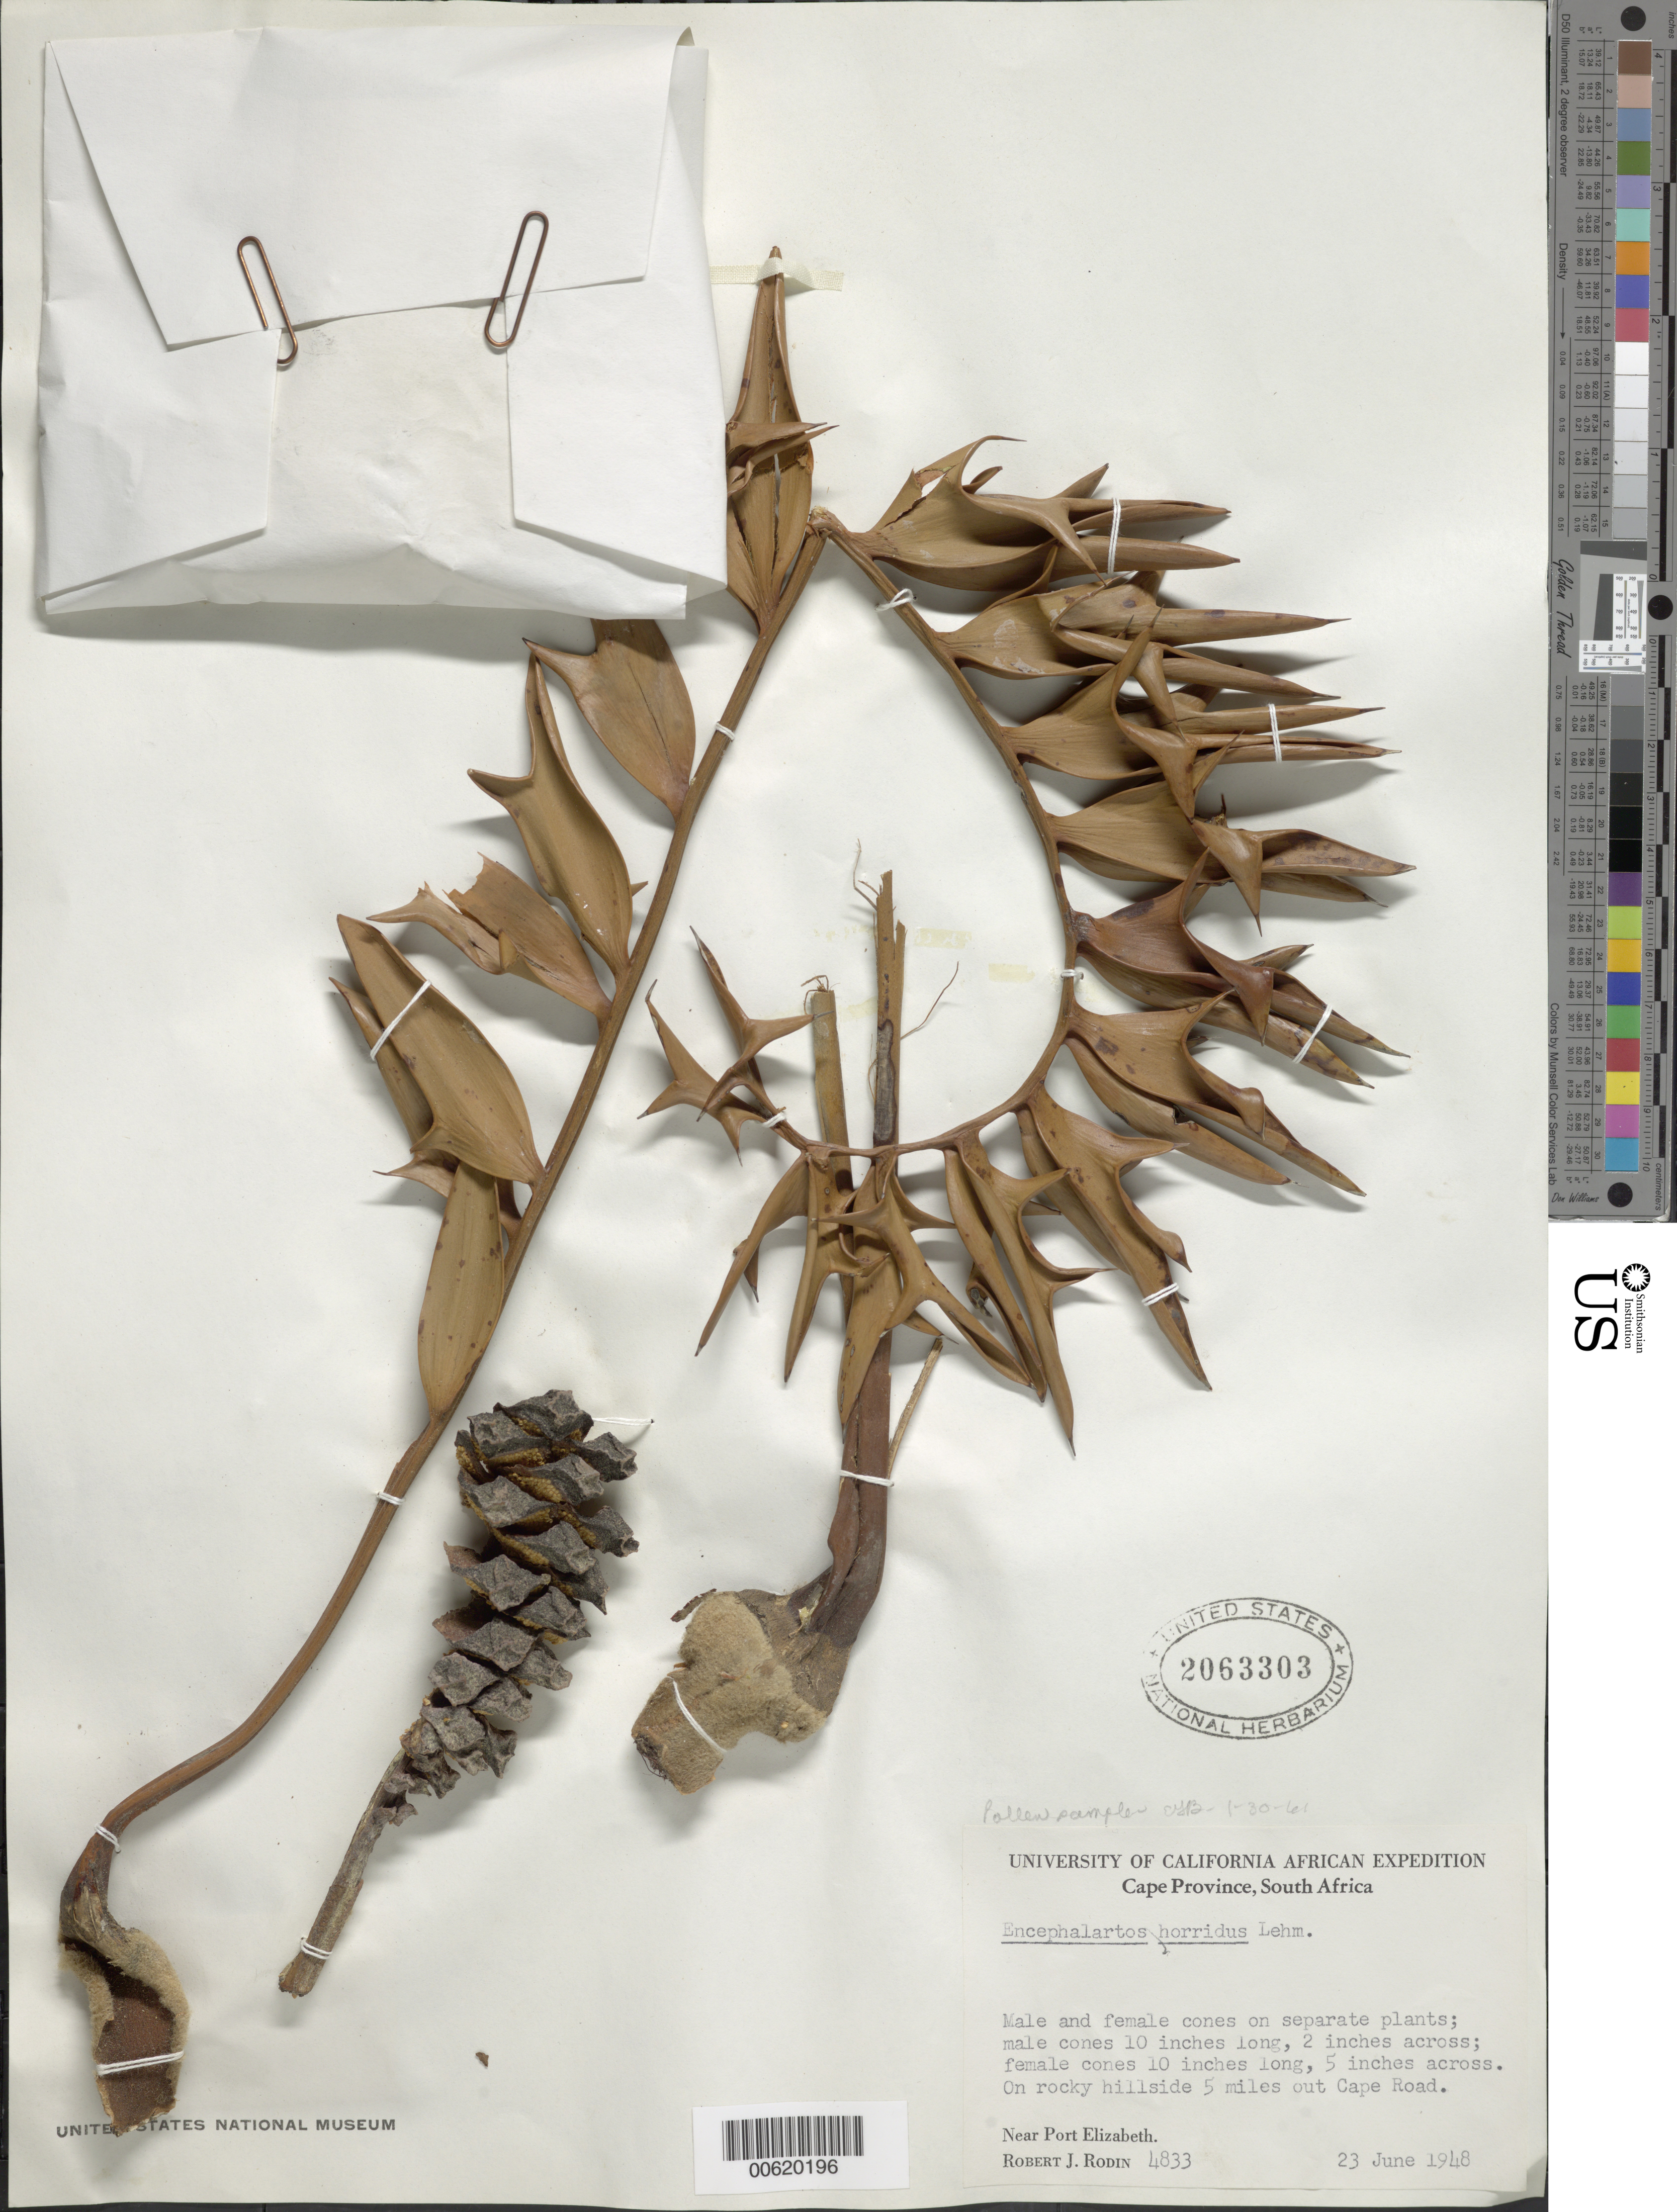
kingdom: Plantae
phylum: Tracheophyta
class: Cycadopsida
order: Cycadales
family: Zamiaceae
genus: Encephalartos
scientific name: Encephalartos horridus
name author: F. Lehm.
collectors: R. J. Rodin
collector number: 4833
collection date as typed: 23 Jun 1948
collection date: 1948-06-23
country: South Africa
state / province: Eastern Cape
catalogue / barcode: US 2063303